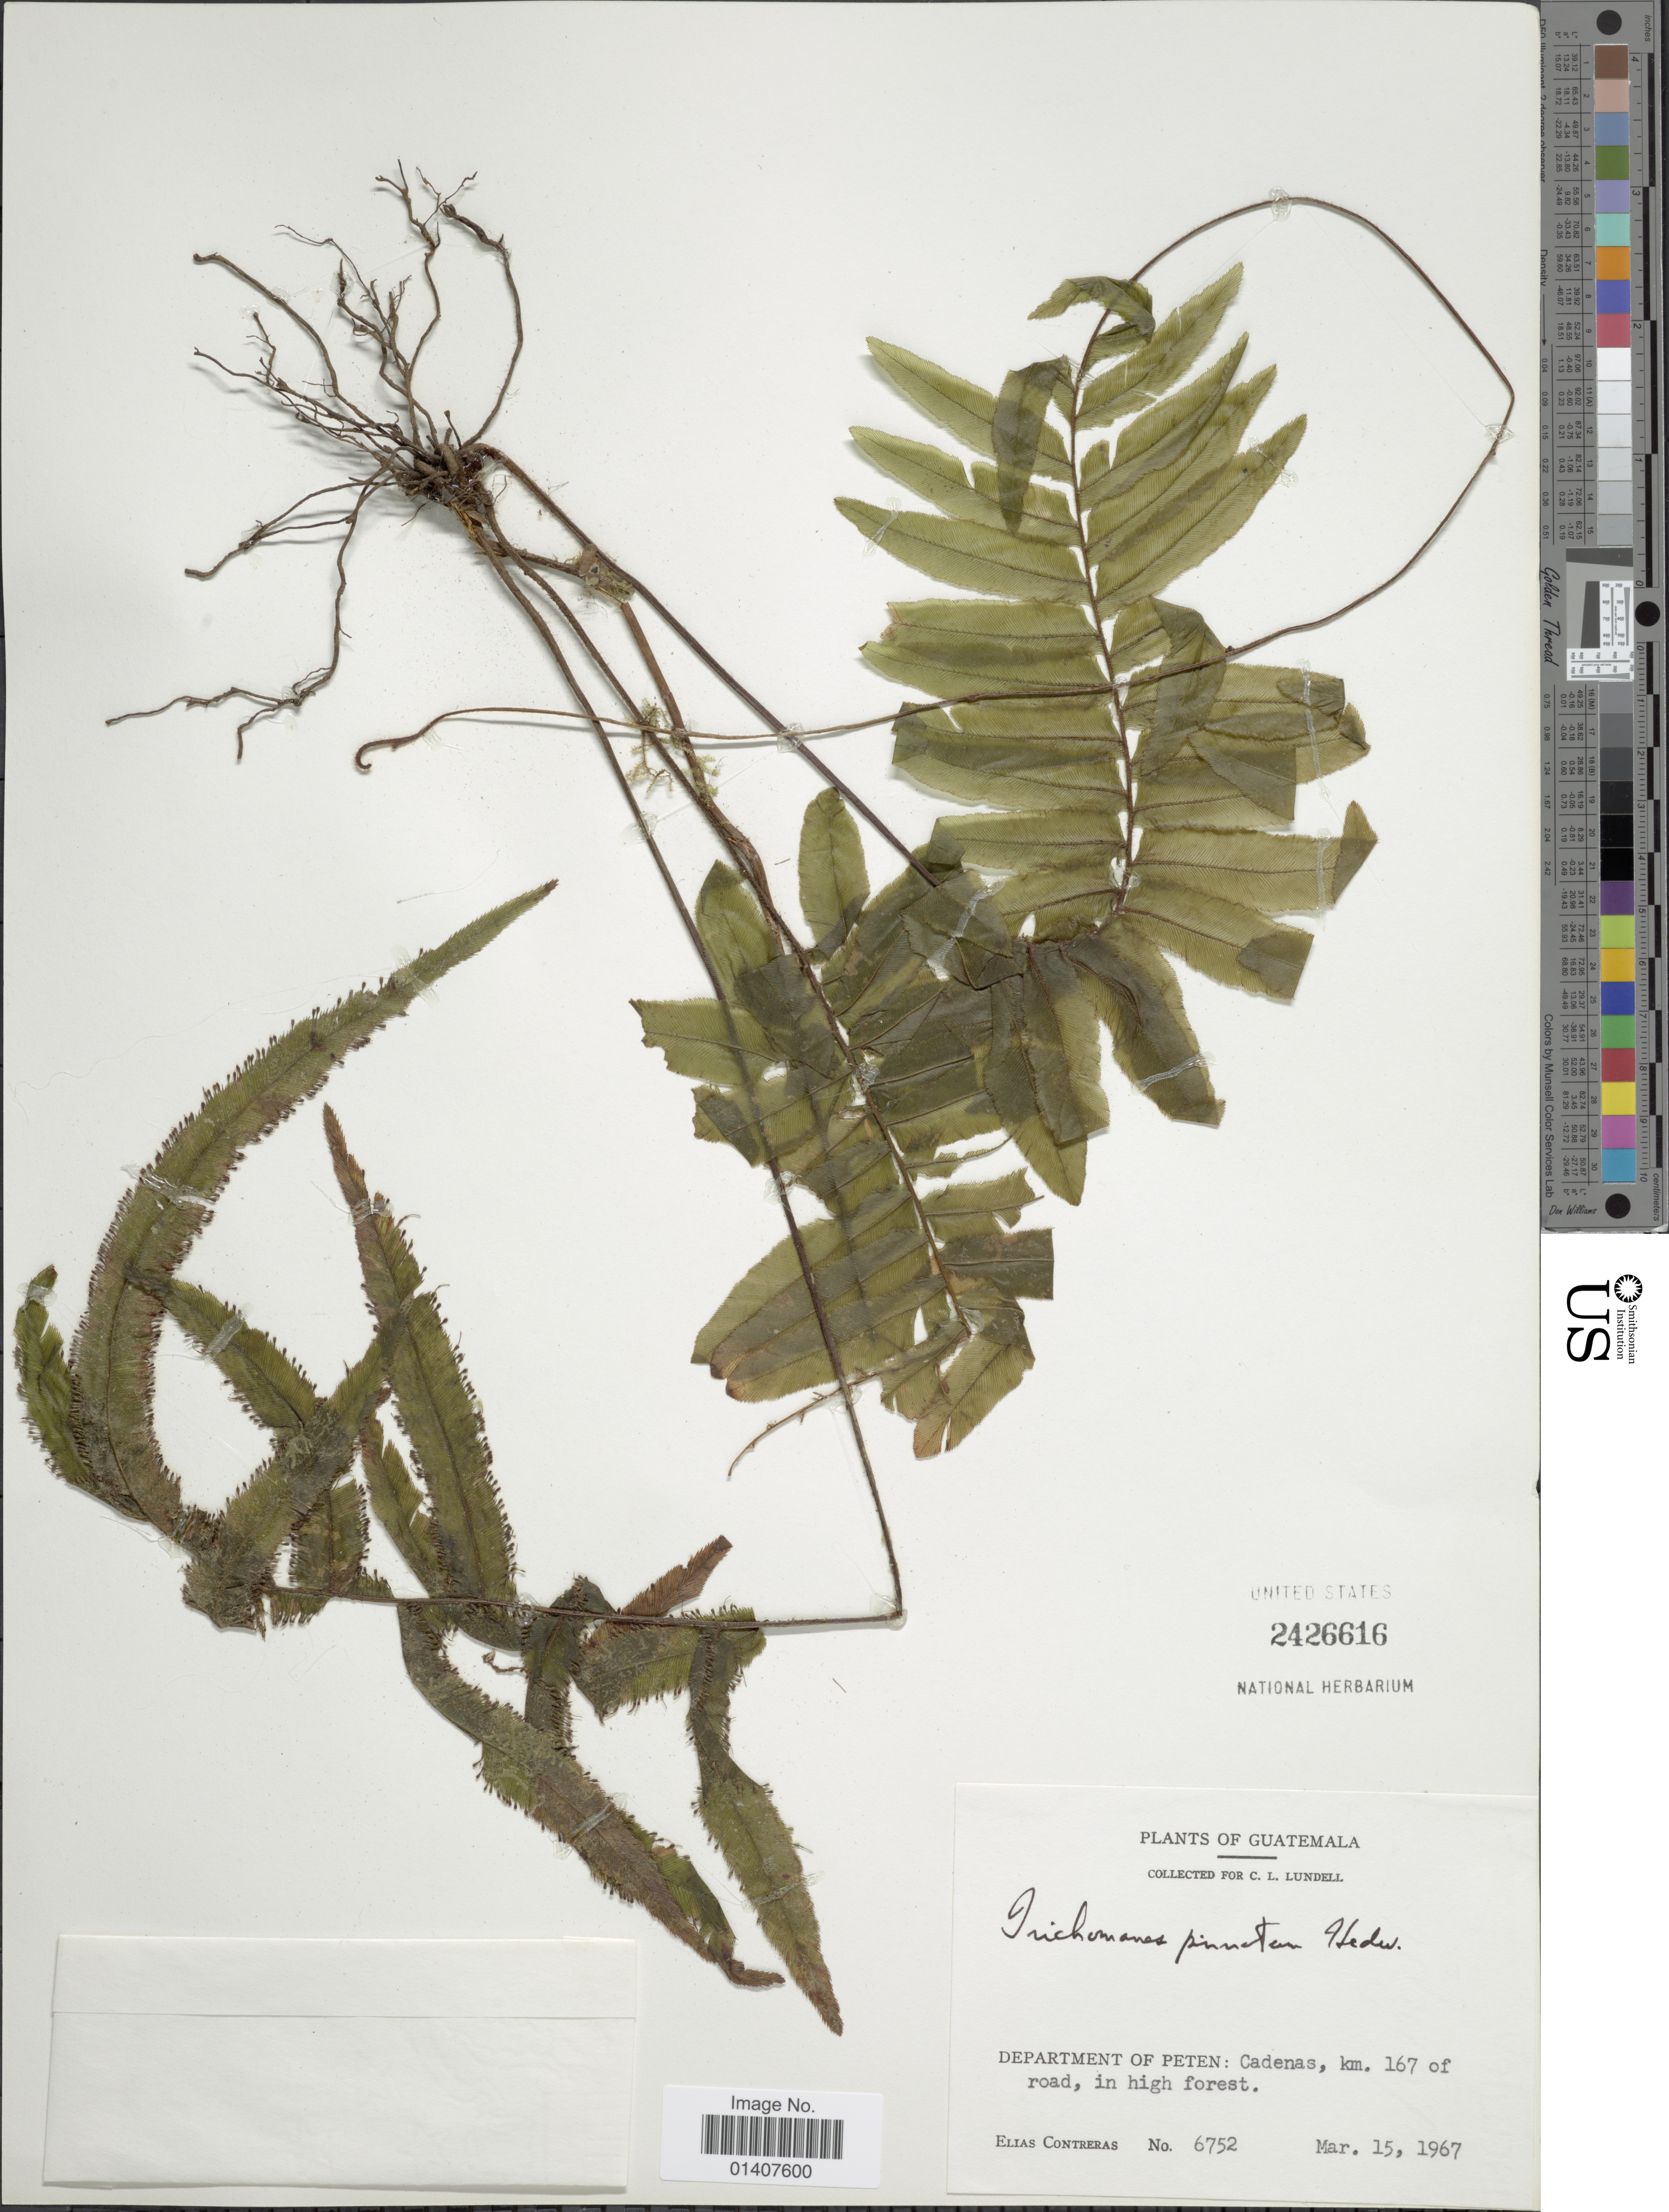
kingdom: Plantae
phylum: Tracheophyta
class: Polypodiopsida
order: Hymenophyllales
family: Hymenophyllaceae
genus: Trichomanes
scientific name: Trichomanes pinnatum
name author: Hedw.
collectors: E. Contreras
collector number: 6752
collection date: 1967-03-15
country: Guatemala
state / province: El Petén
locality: Department of Peten: Cadenas, km 167 of road, in high forest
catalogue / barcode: US 2426616